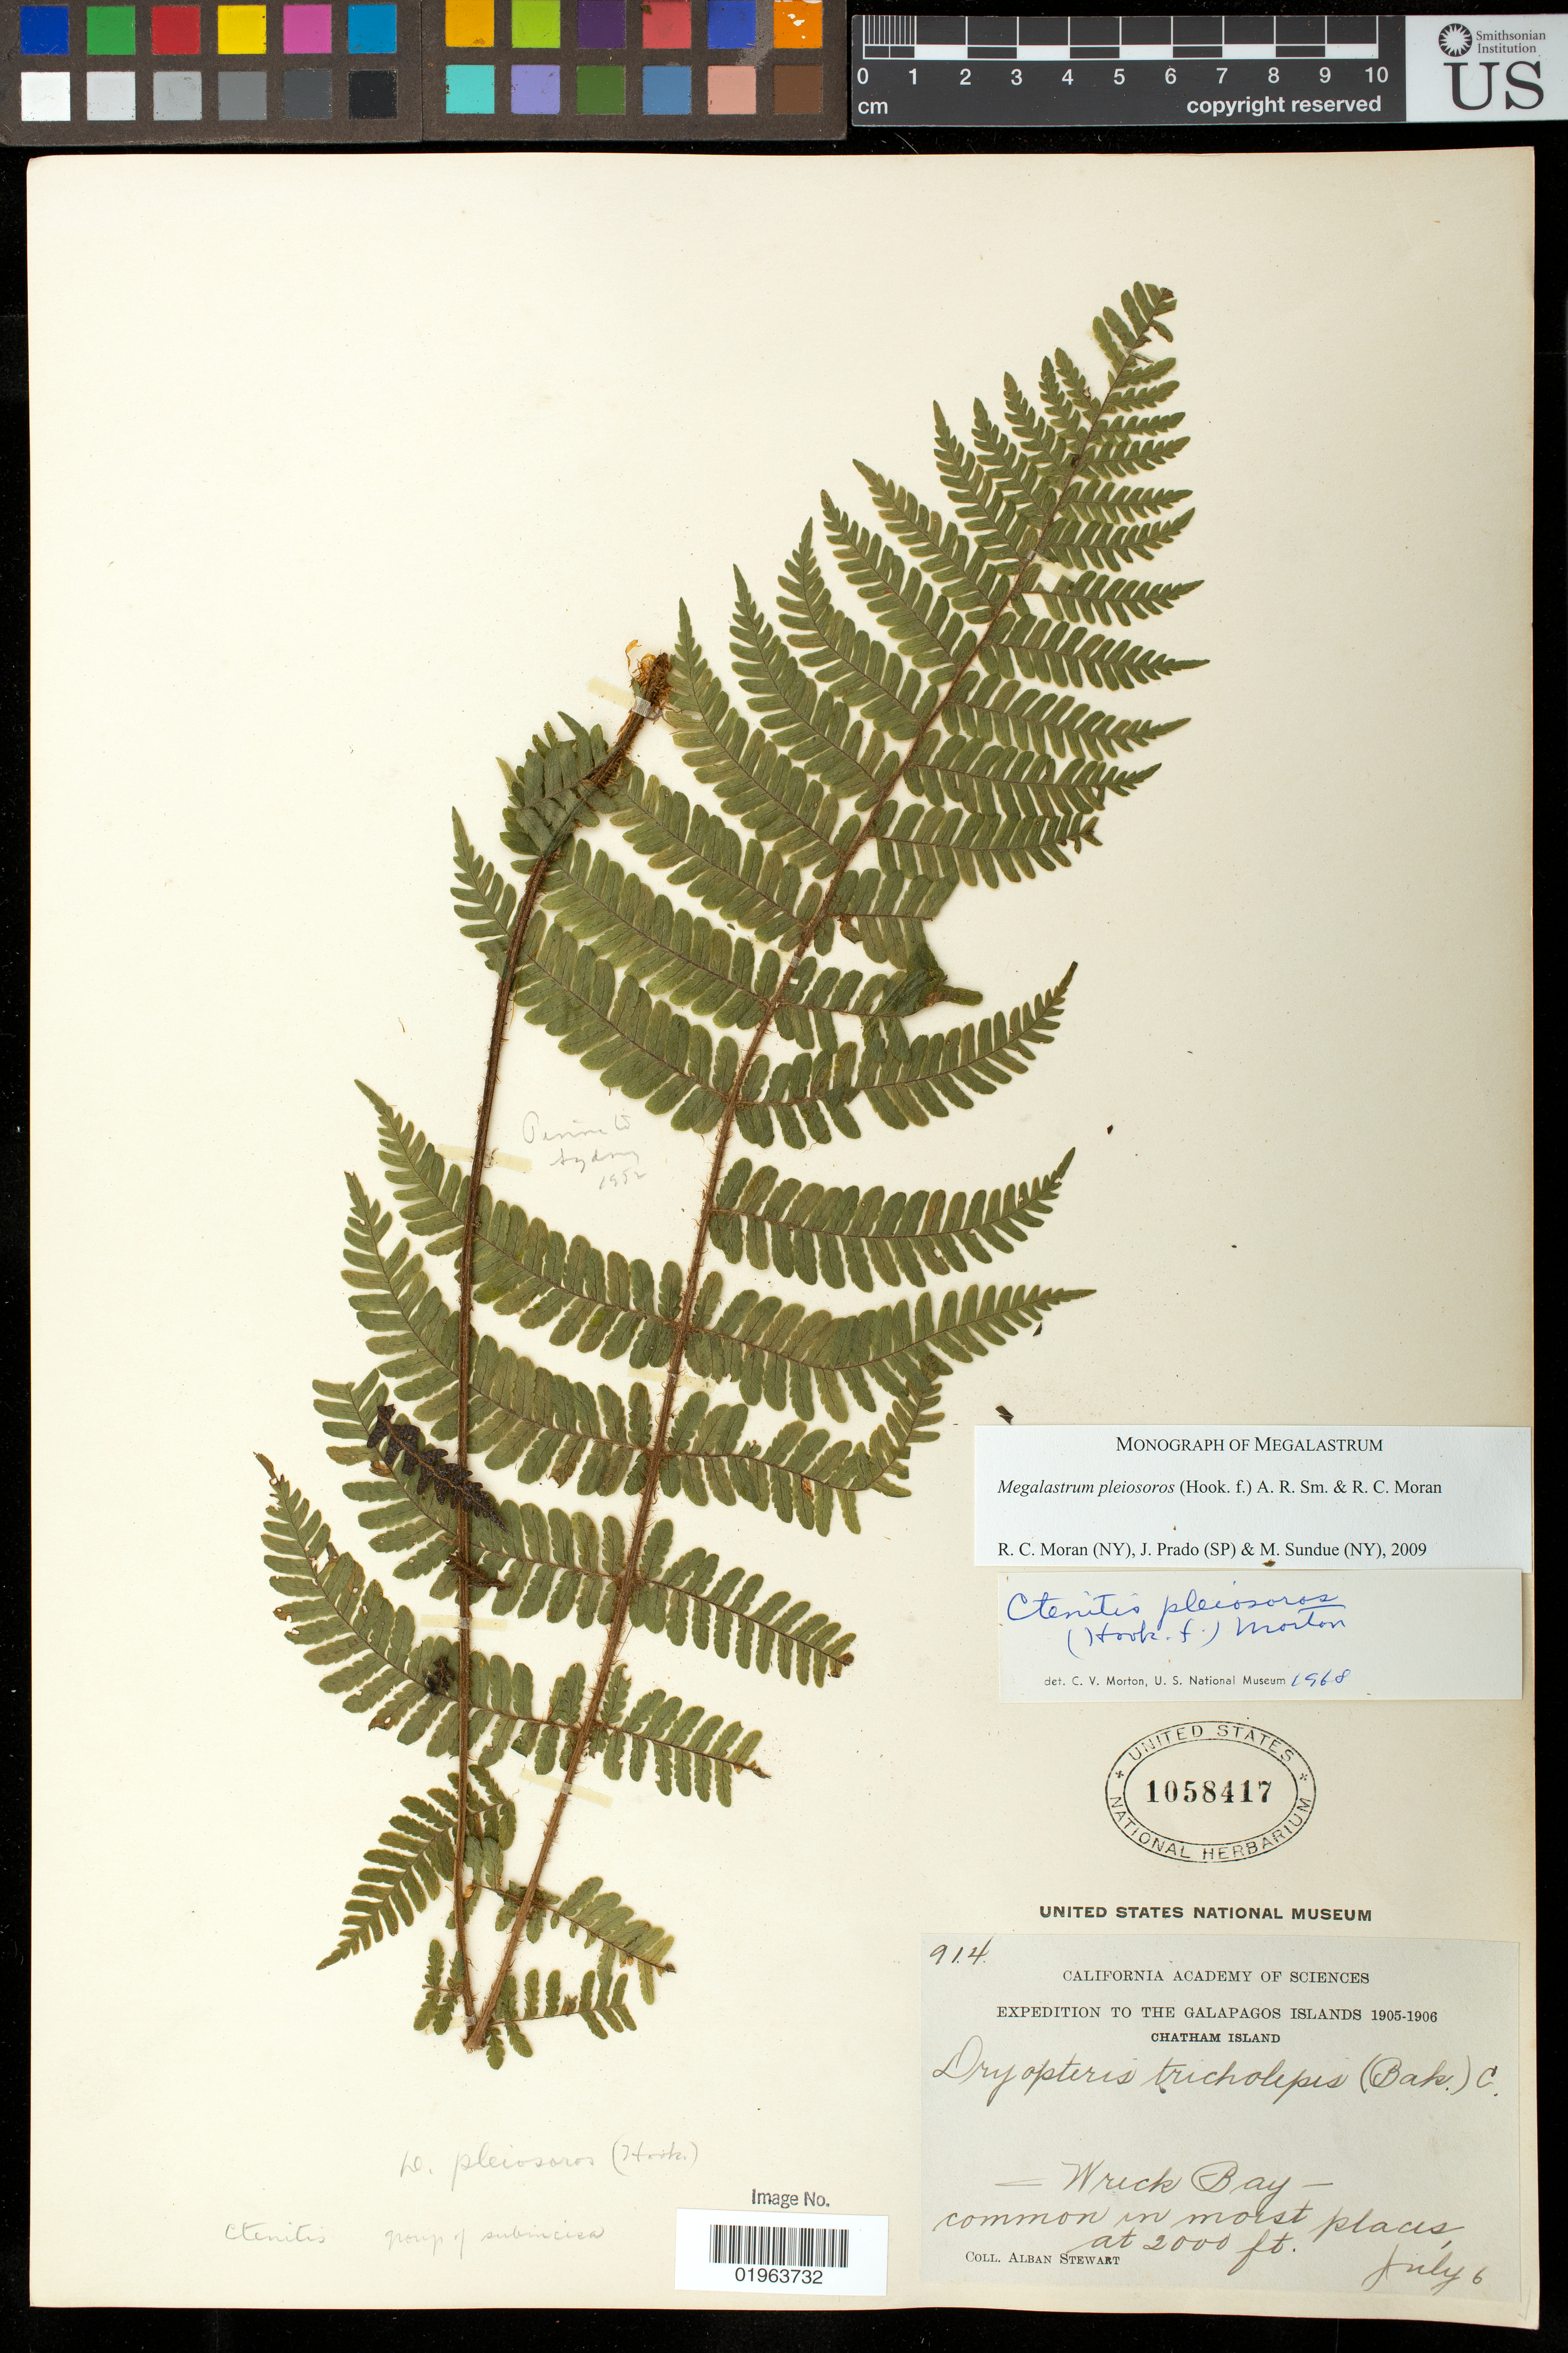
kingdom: Plantae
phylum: Tracheophyta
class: Polypodiopsida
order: Polypodiales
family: Dryopteridaceae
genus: Megalastrum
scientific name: Megalastrum pleiosoros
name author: (Hook. f.) A.R. Sm. & R.C. Moran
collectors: A. Stewart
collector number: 914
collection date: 1905-07-06/1906-07-06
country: Ecuador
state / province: Colón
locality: The Galapagos Islands, Chatham Island, Wreck Bay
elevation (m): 610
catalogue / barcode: US 1058417